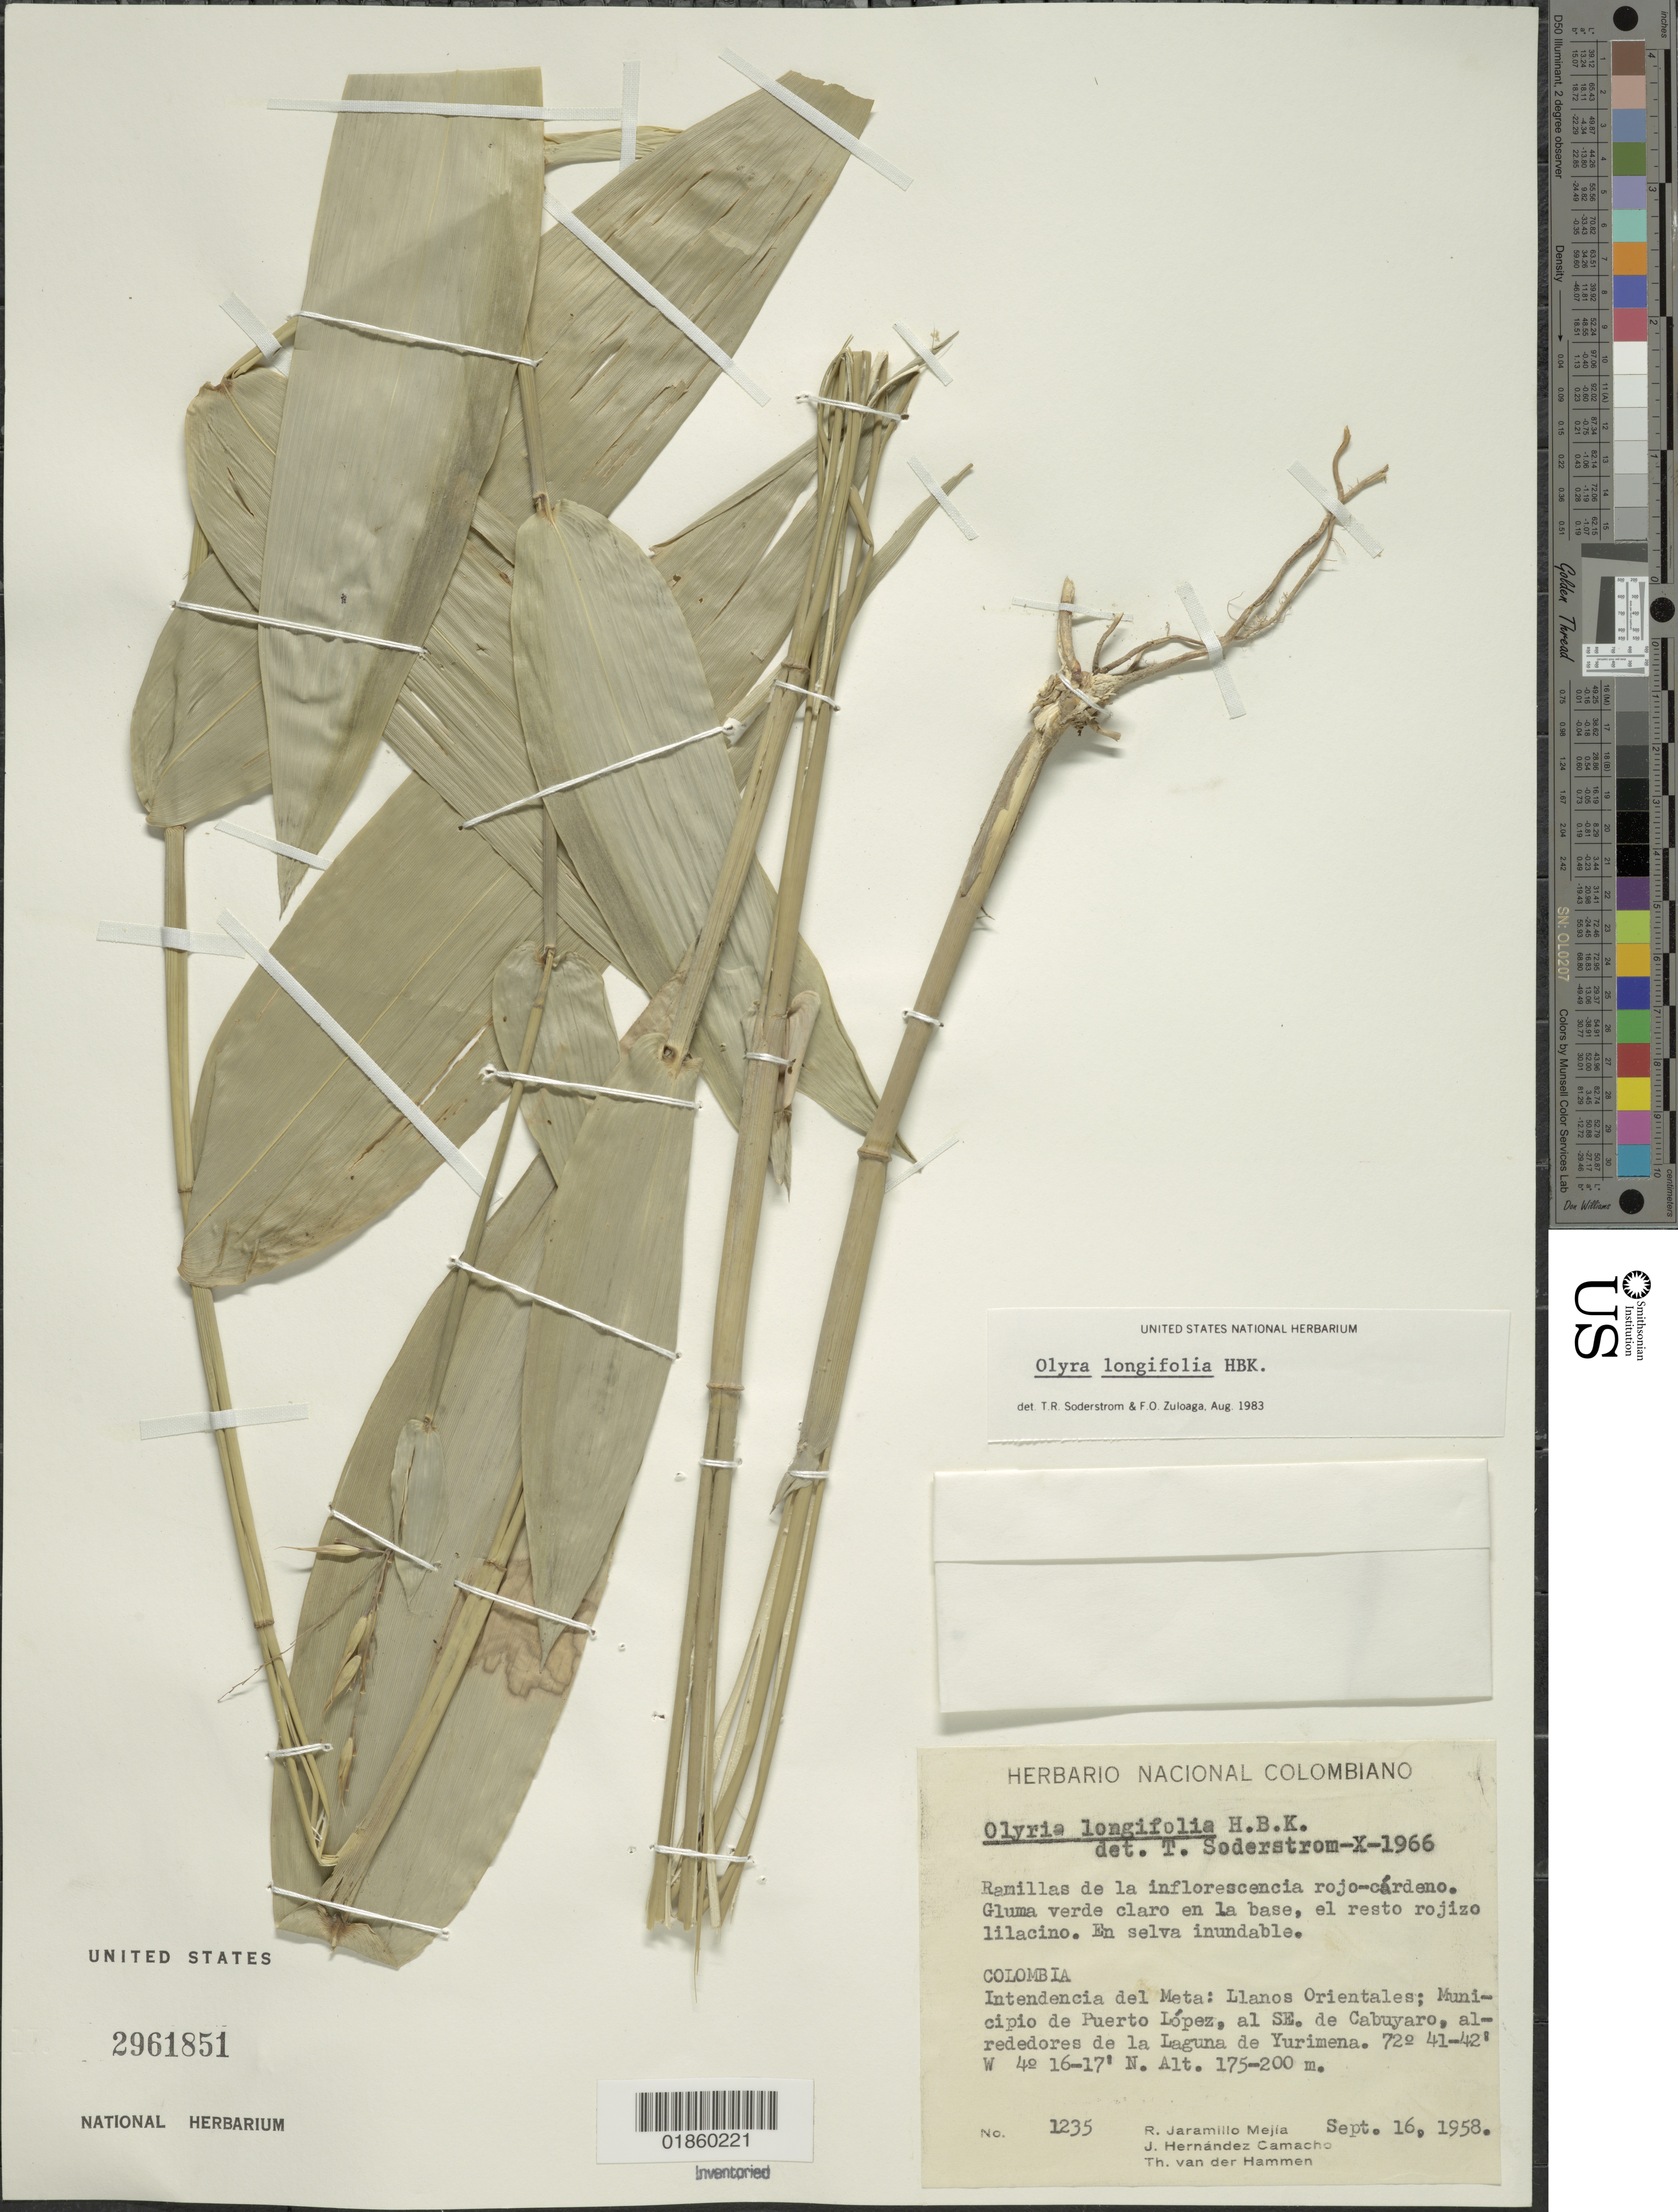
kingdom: Plantae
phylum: Tracheophyta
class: Liliopsida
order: Poales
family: Poaceae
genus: Olyra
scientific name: Olyra longifolia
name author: Kunth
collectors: R. Jaramillo M.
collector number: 1235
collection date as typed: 16 Sep 1958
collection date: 1958-09-16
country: Colombia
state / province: Meta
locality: Cabuyaro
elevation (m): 175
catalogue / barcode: US 2961851